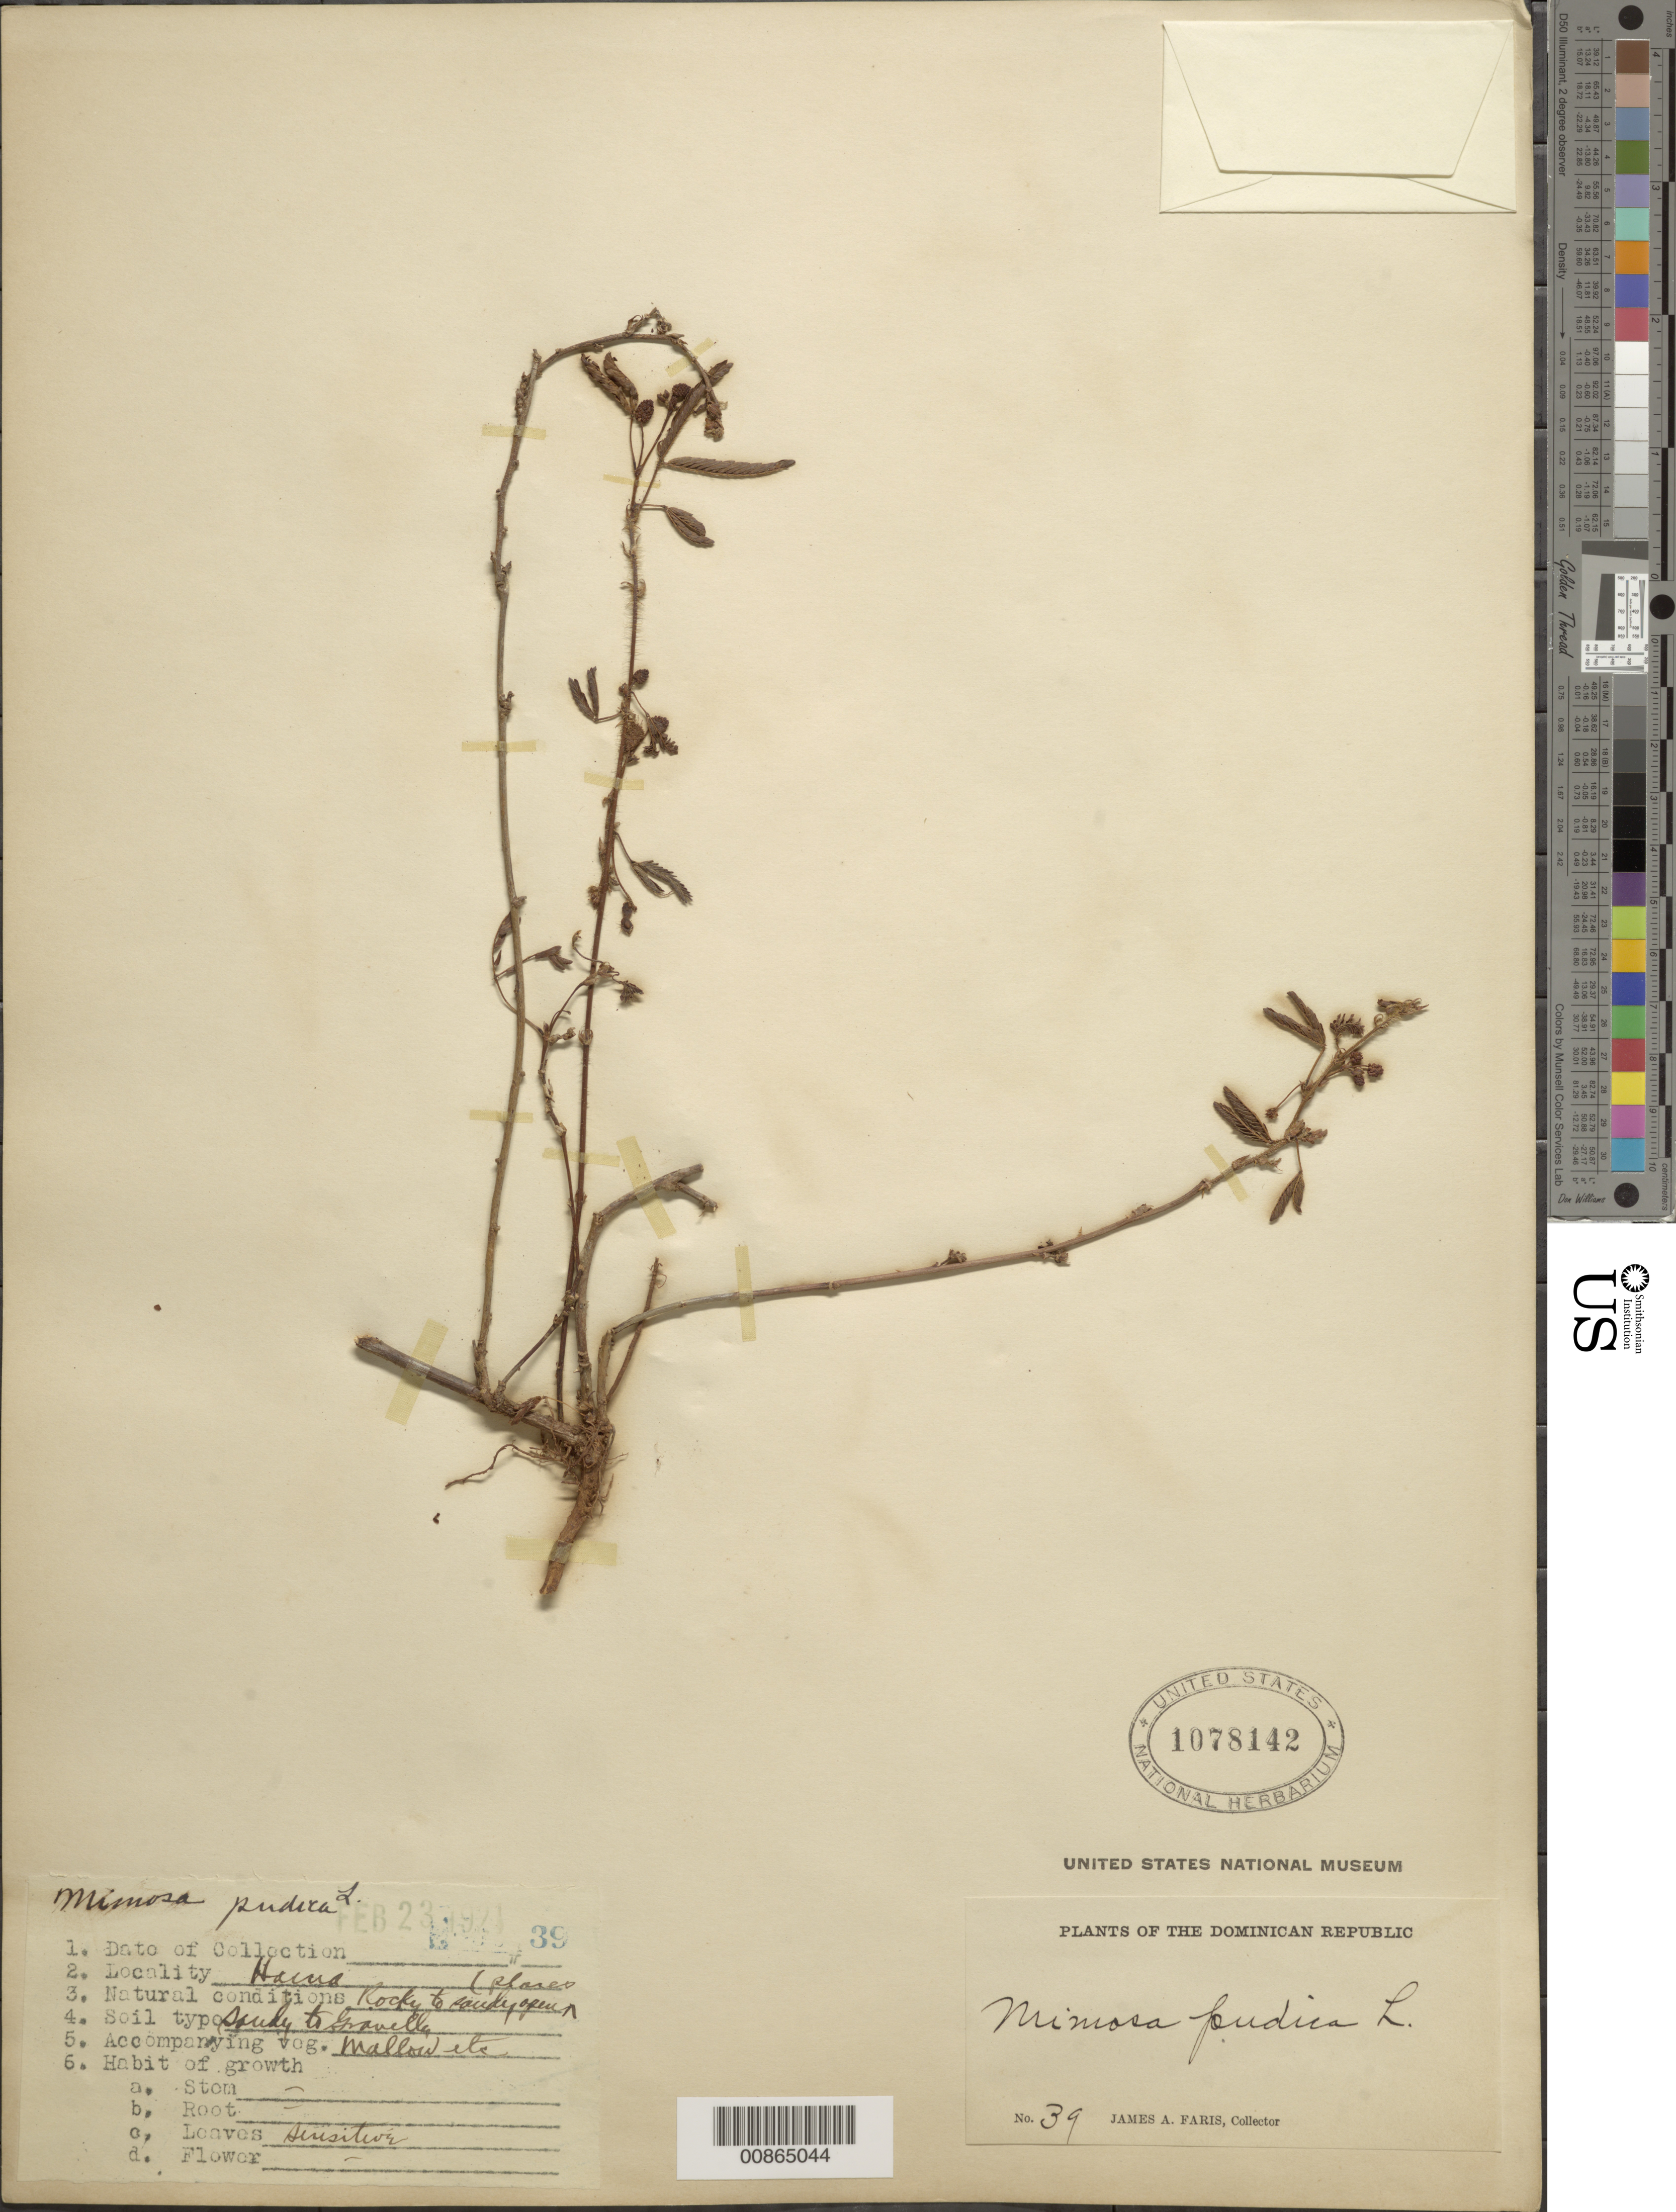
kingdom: Plantae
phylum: Tracheophyta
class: Magnoliopsida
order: Fabales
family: Fabaceae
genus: Mimosa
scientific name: Mimosa pudica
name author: L.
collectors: J. Faris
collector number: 39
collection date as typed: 23 Feb 1921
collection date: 1921-02-23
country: Dominican Republic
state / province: San Cristóbal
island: Hispaniola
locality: Haina.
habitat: Rocky to sandy open places. Soil type: sandy to gravelly. Accompanying veg. Mallow etc.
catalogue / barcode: US 1078142